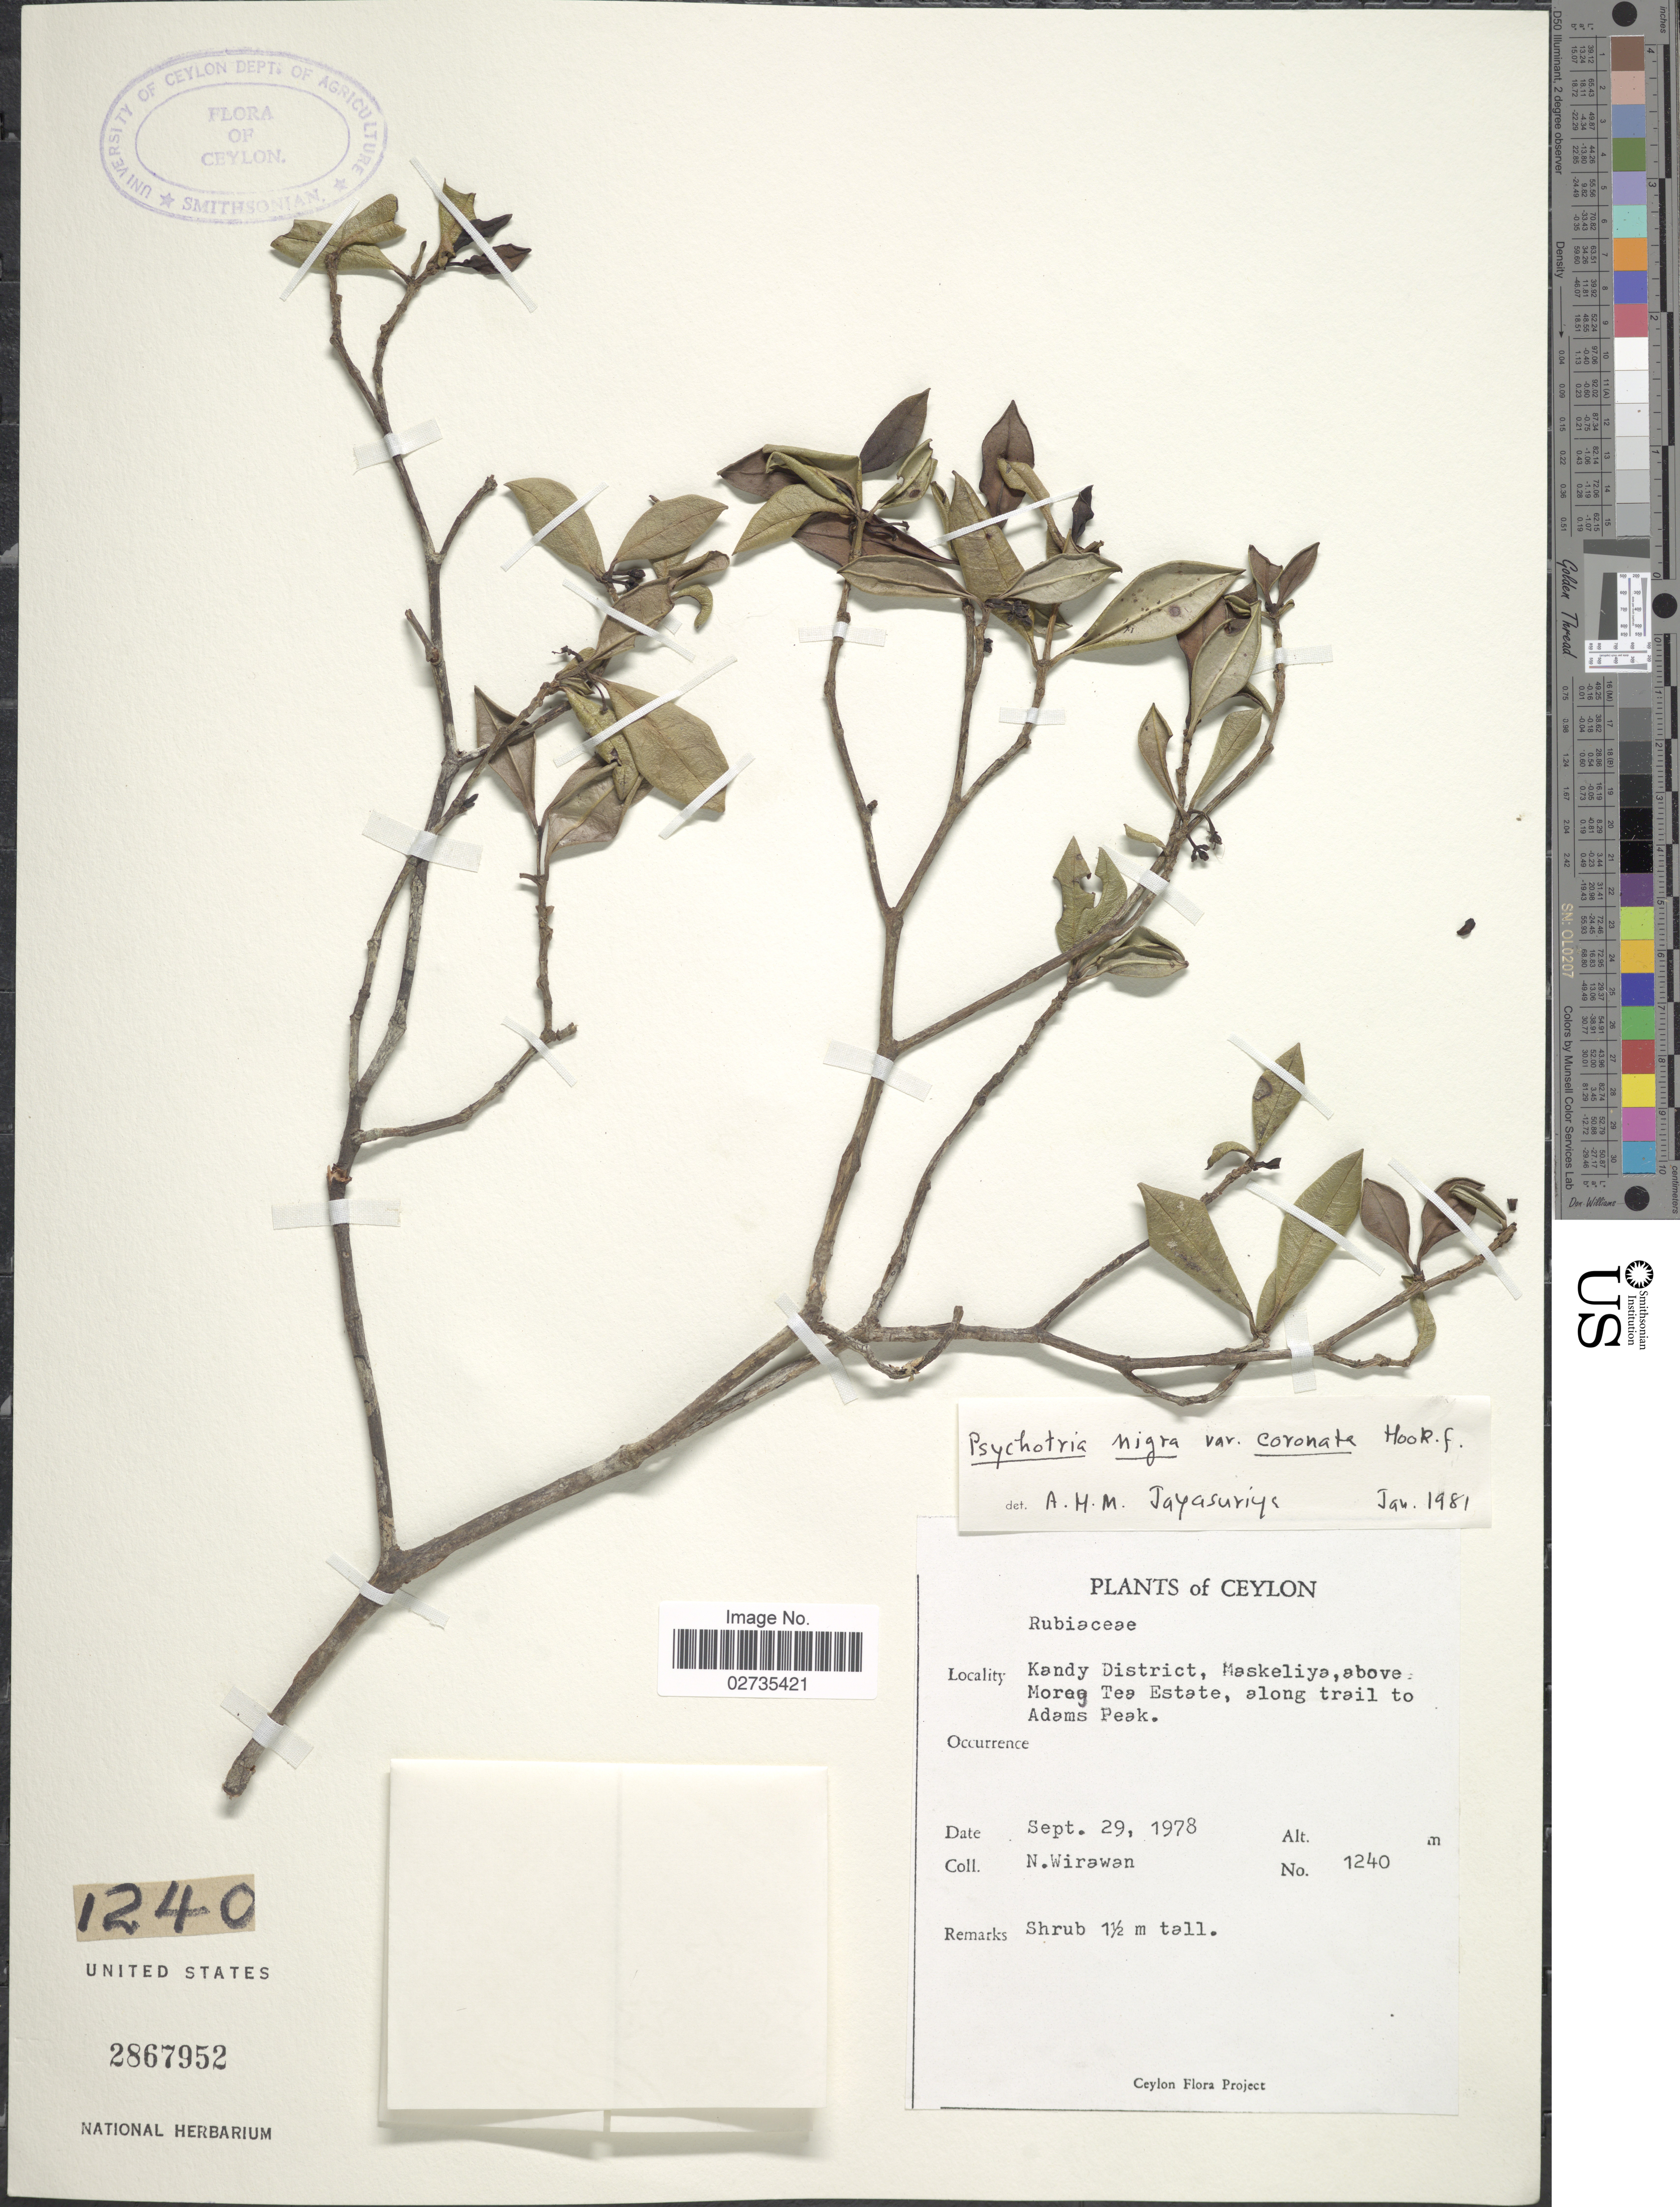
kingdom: Plantae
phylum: Tracheophyta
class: Magnoliopsida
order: Gentianales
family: Rubiaceae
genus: Psychotria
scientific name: Psychotria nigra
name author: (Gaertn.) Alston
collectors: N. Wirawan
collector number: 1240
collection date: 1978-09-29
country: Sri Lanka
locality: Ceylon. Kandy District, Maskeliya, above Moreg Tea Estate, along trail to Adams Peak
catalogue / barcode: US 2867952